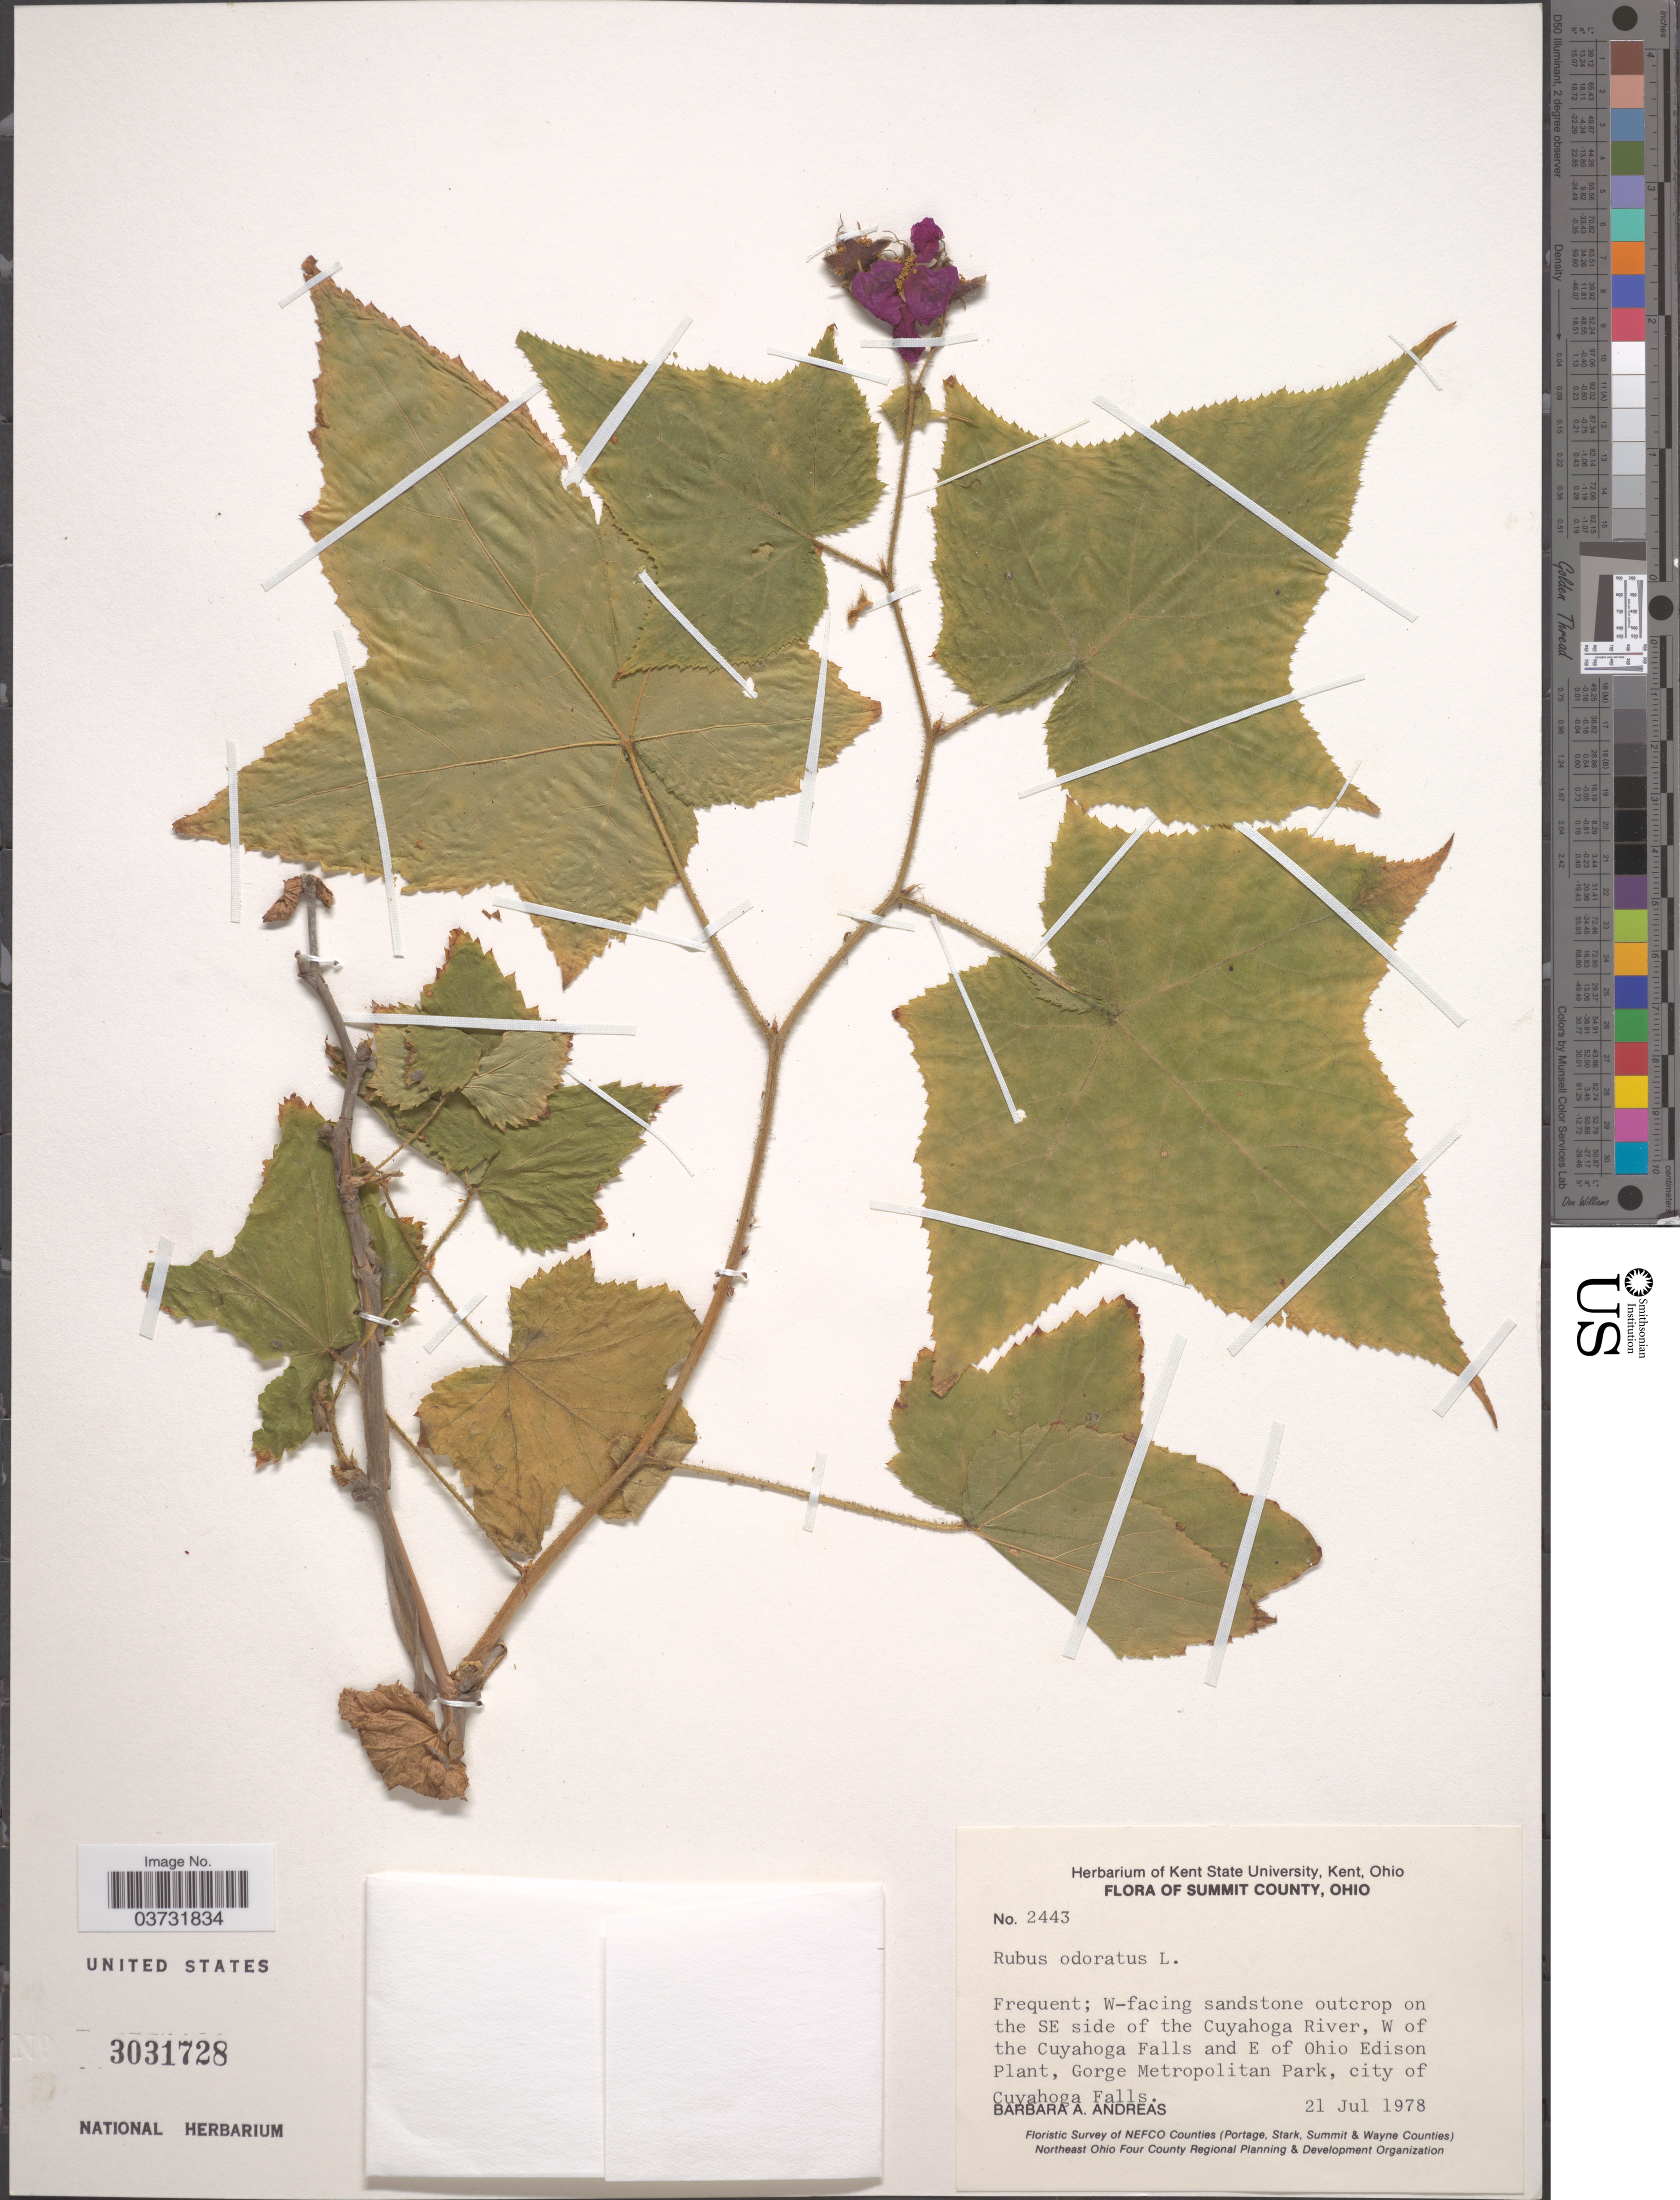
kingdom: Plantae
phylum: Tracheophyta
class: Magnoliopsida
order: Rosales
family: Rosaceae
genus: Rubus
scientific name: Rubus odoratus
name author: L.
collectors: B. A. Andreas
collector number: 2443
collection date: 1978-07-21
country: United States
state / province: Ohio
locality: Summit County. W-facing sandstone outcrop on the SE side of the Cuyahoga River, W of the Cuyahoga Falls and E of Ohio Edison Plant, Gorge Metropolitan Park, city of Cuyahoga Falls.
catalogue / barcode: US 3031728